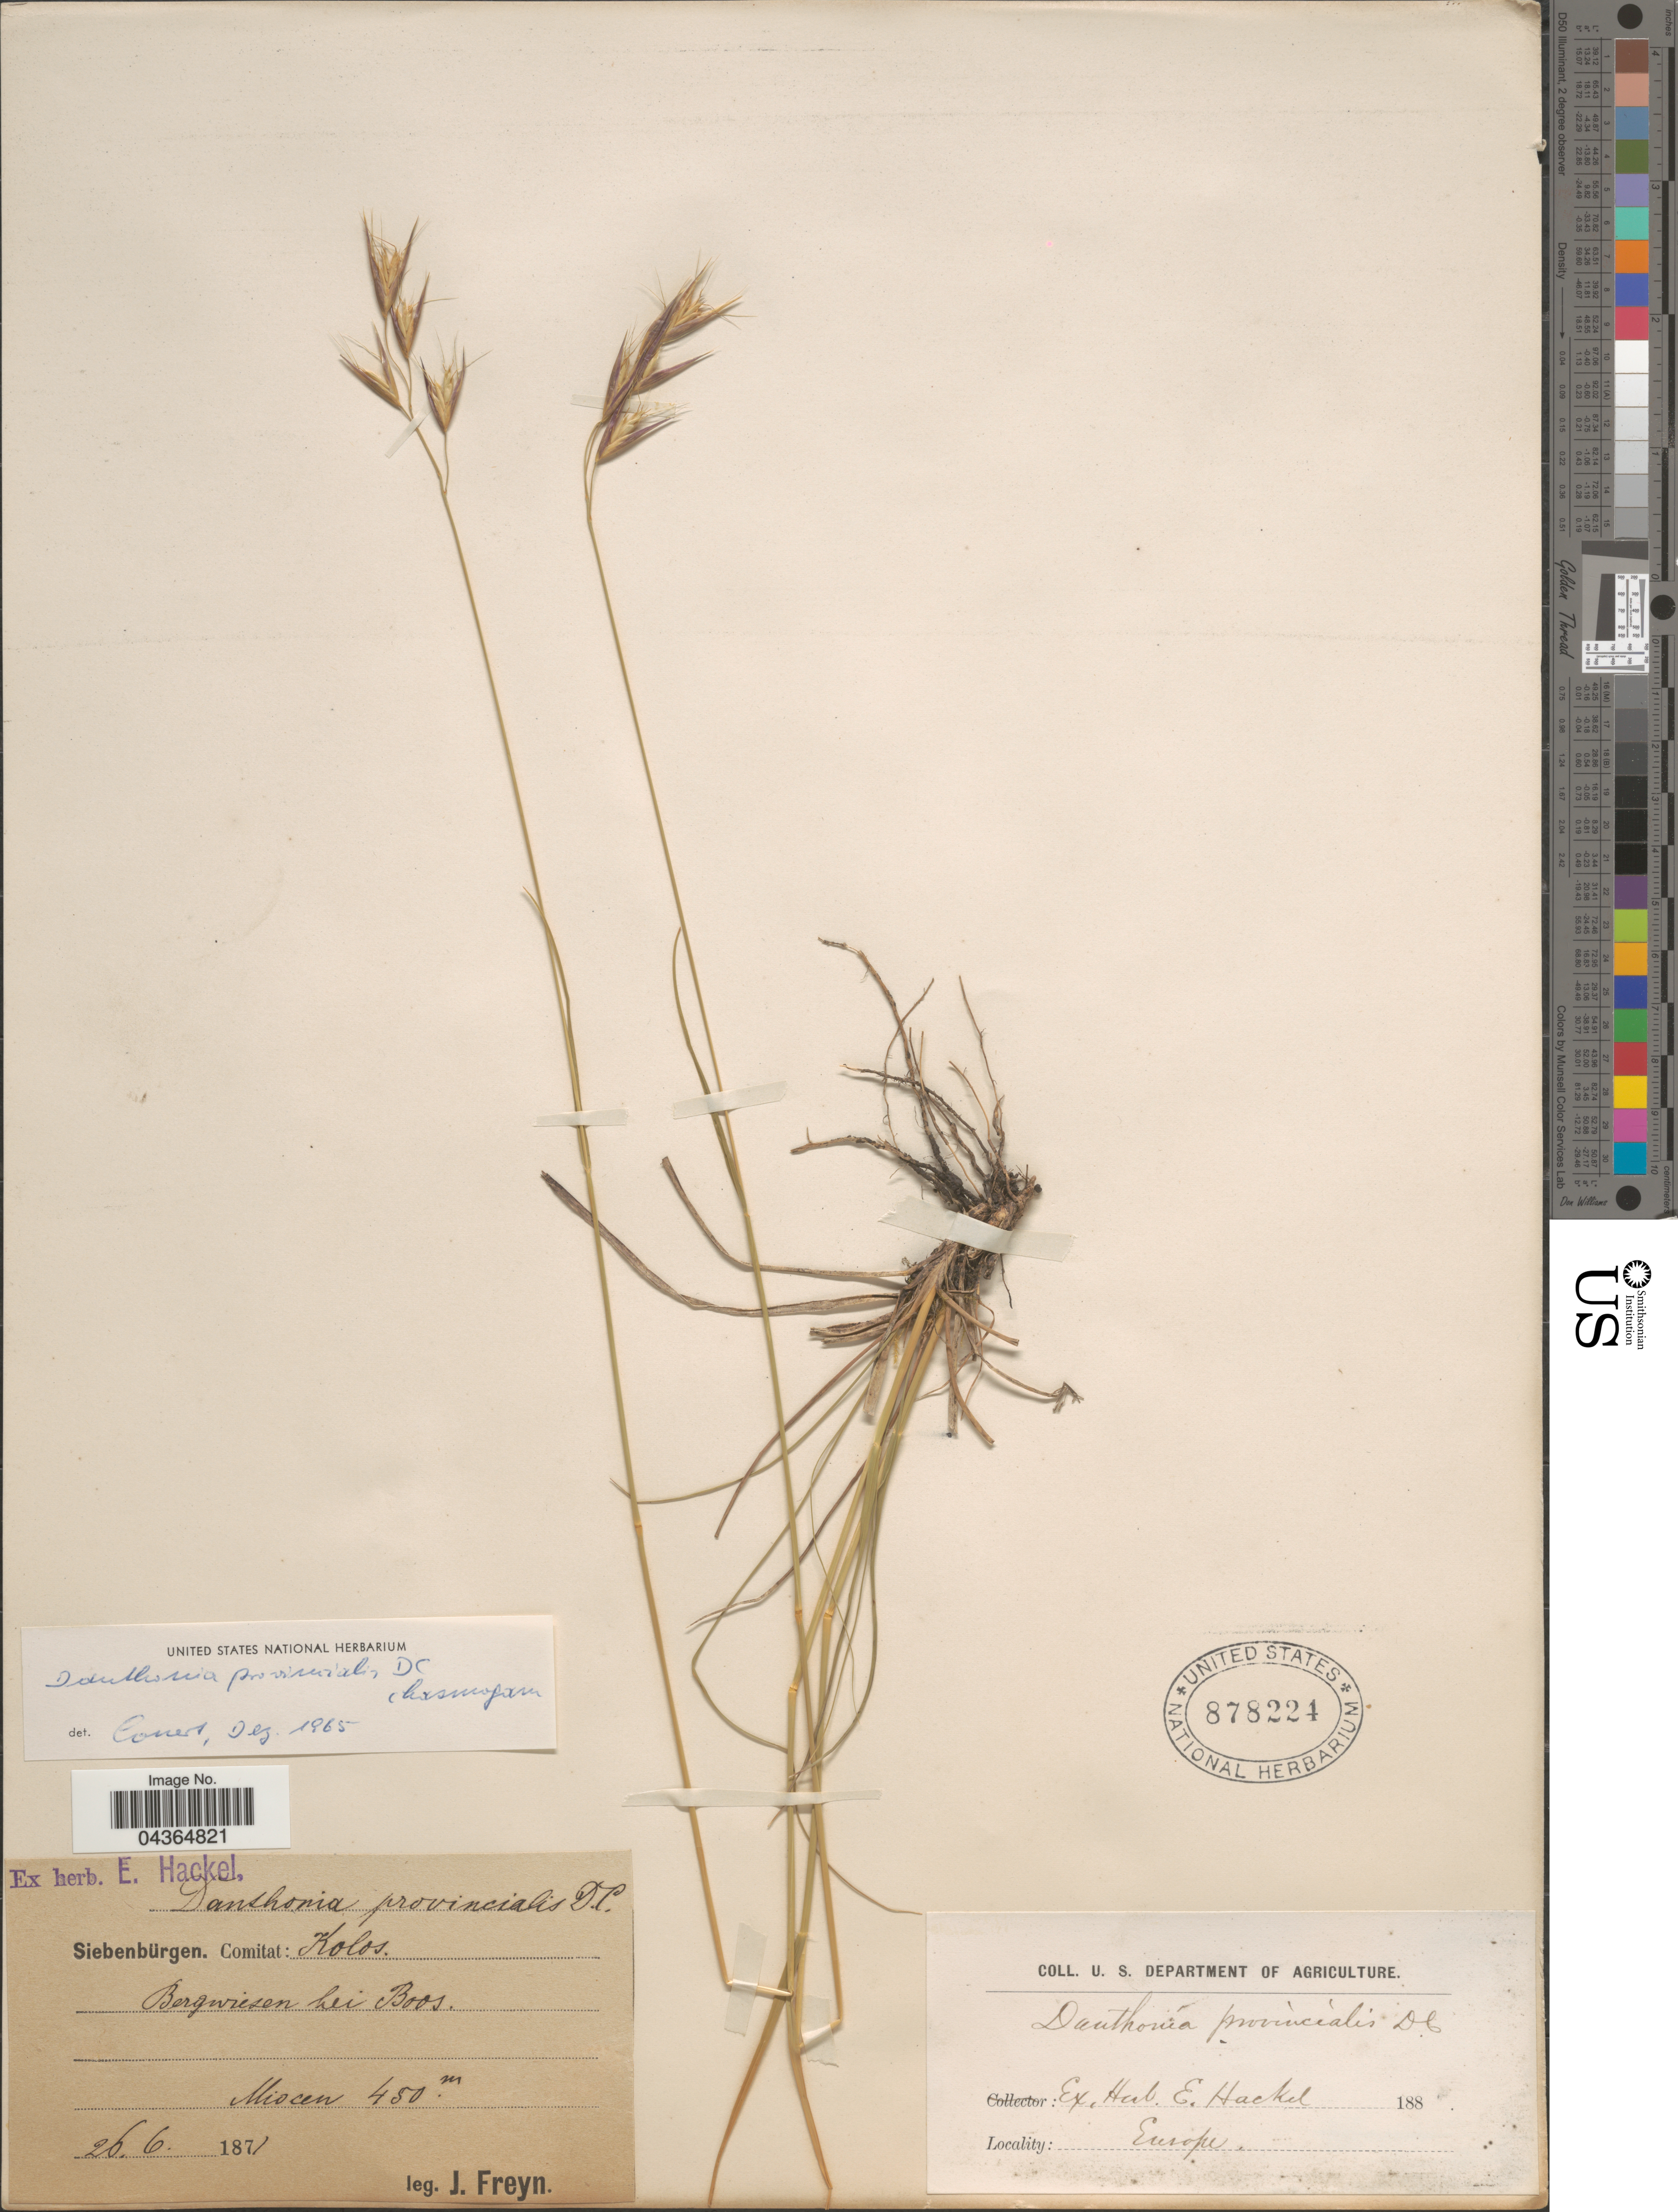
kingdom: Plantae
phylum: Tracheophyta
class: Liliopsida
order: Poales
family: Poaceae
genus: Danthonia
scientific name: Danthonia alpina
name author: Vest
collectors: J. Freyn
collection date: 1871-06-26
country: Romania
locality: Siebenbürgen. Comitat: Kolos. Bergwiesen bei Boos. Miscen [interpreted].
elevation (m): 450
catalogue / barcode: US 878224